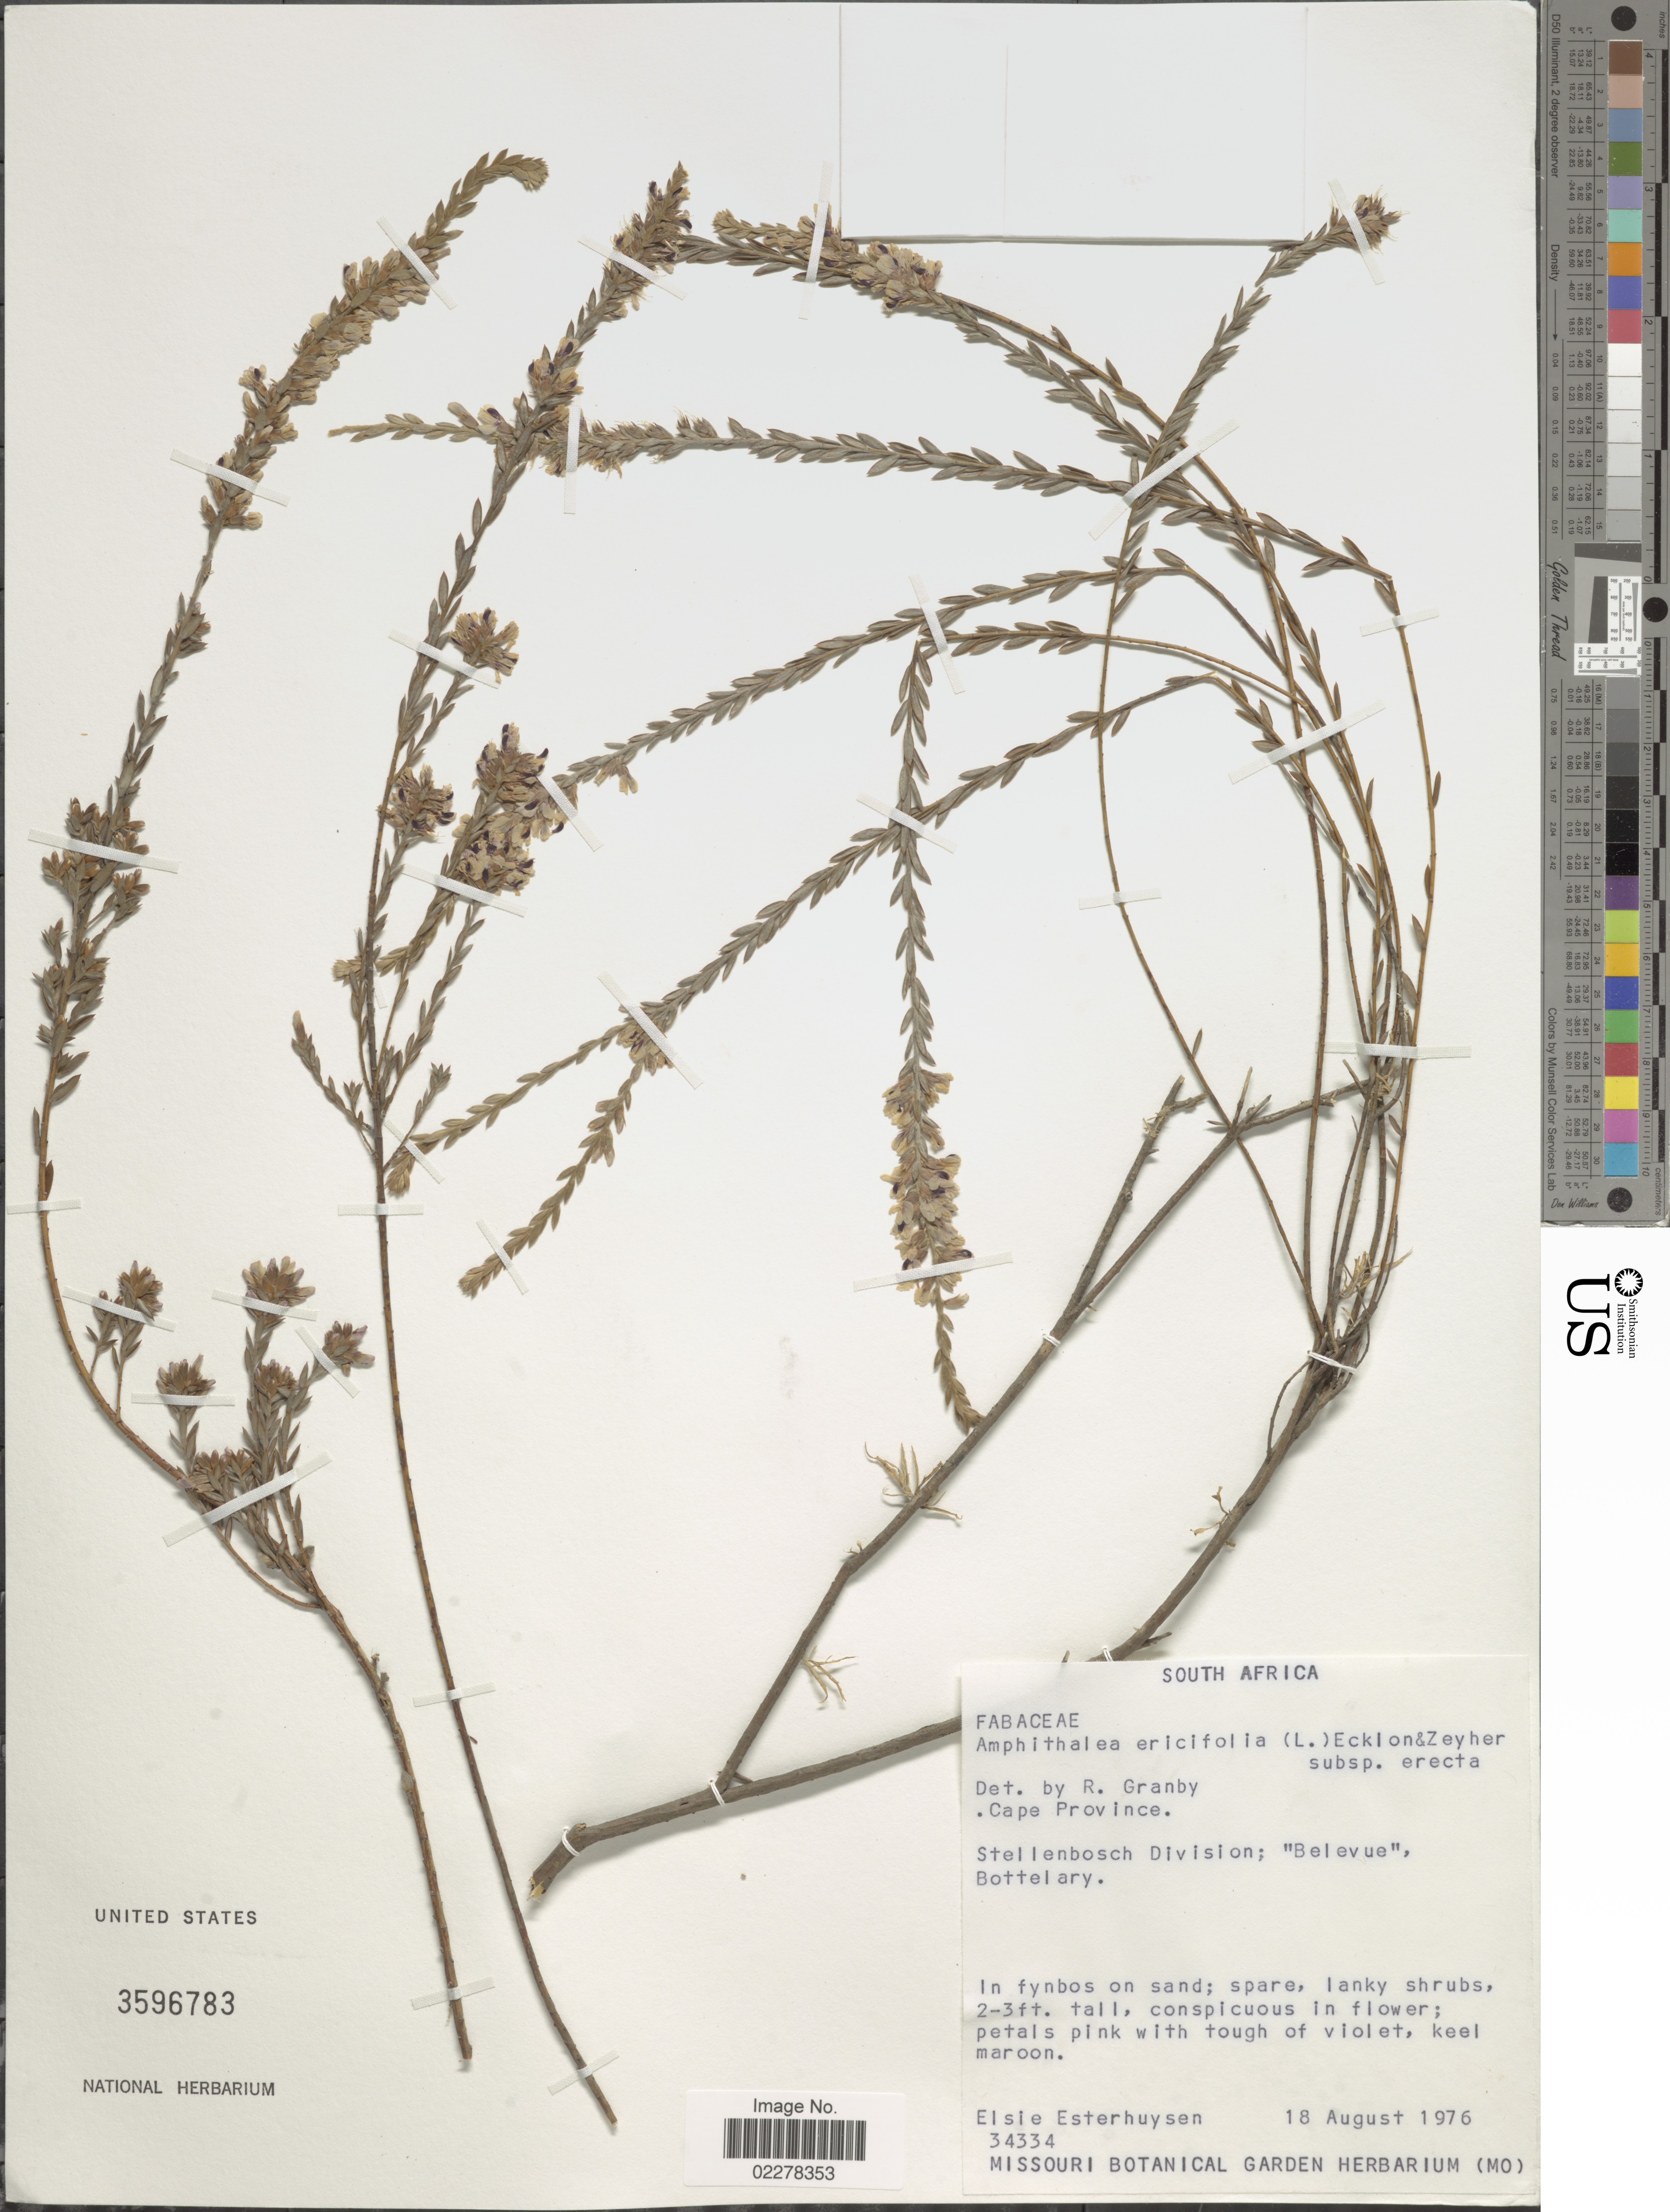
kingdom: Plantae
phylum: Tracheophyta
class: Magnoliopsida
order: Fabales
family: Fabaceae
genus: Amphithalea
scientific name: Amphithalea ericaefolia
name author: (L.) Eckl. & Zeyh.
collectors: E. E. Esterhuysen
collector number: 34334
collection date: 1976-08-18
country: South Africa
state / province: Western Cape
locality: Stellenbosch Division; "Belevue", Bottelary.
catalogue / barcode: US 3596783